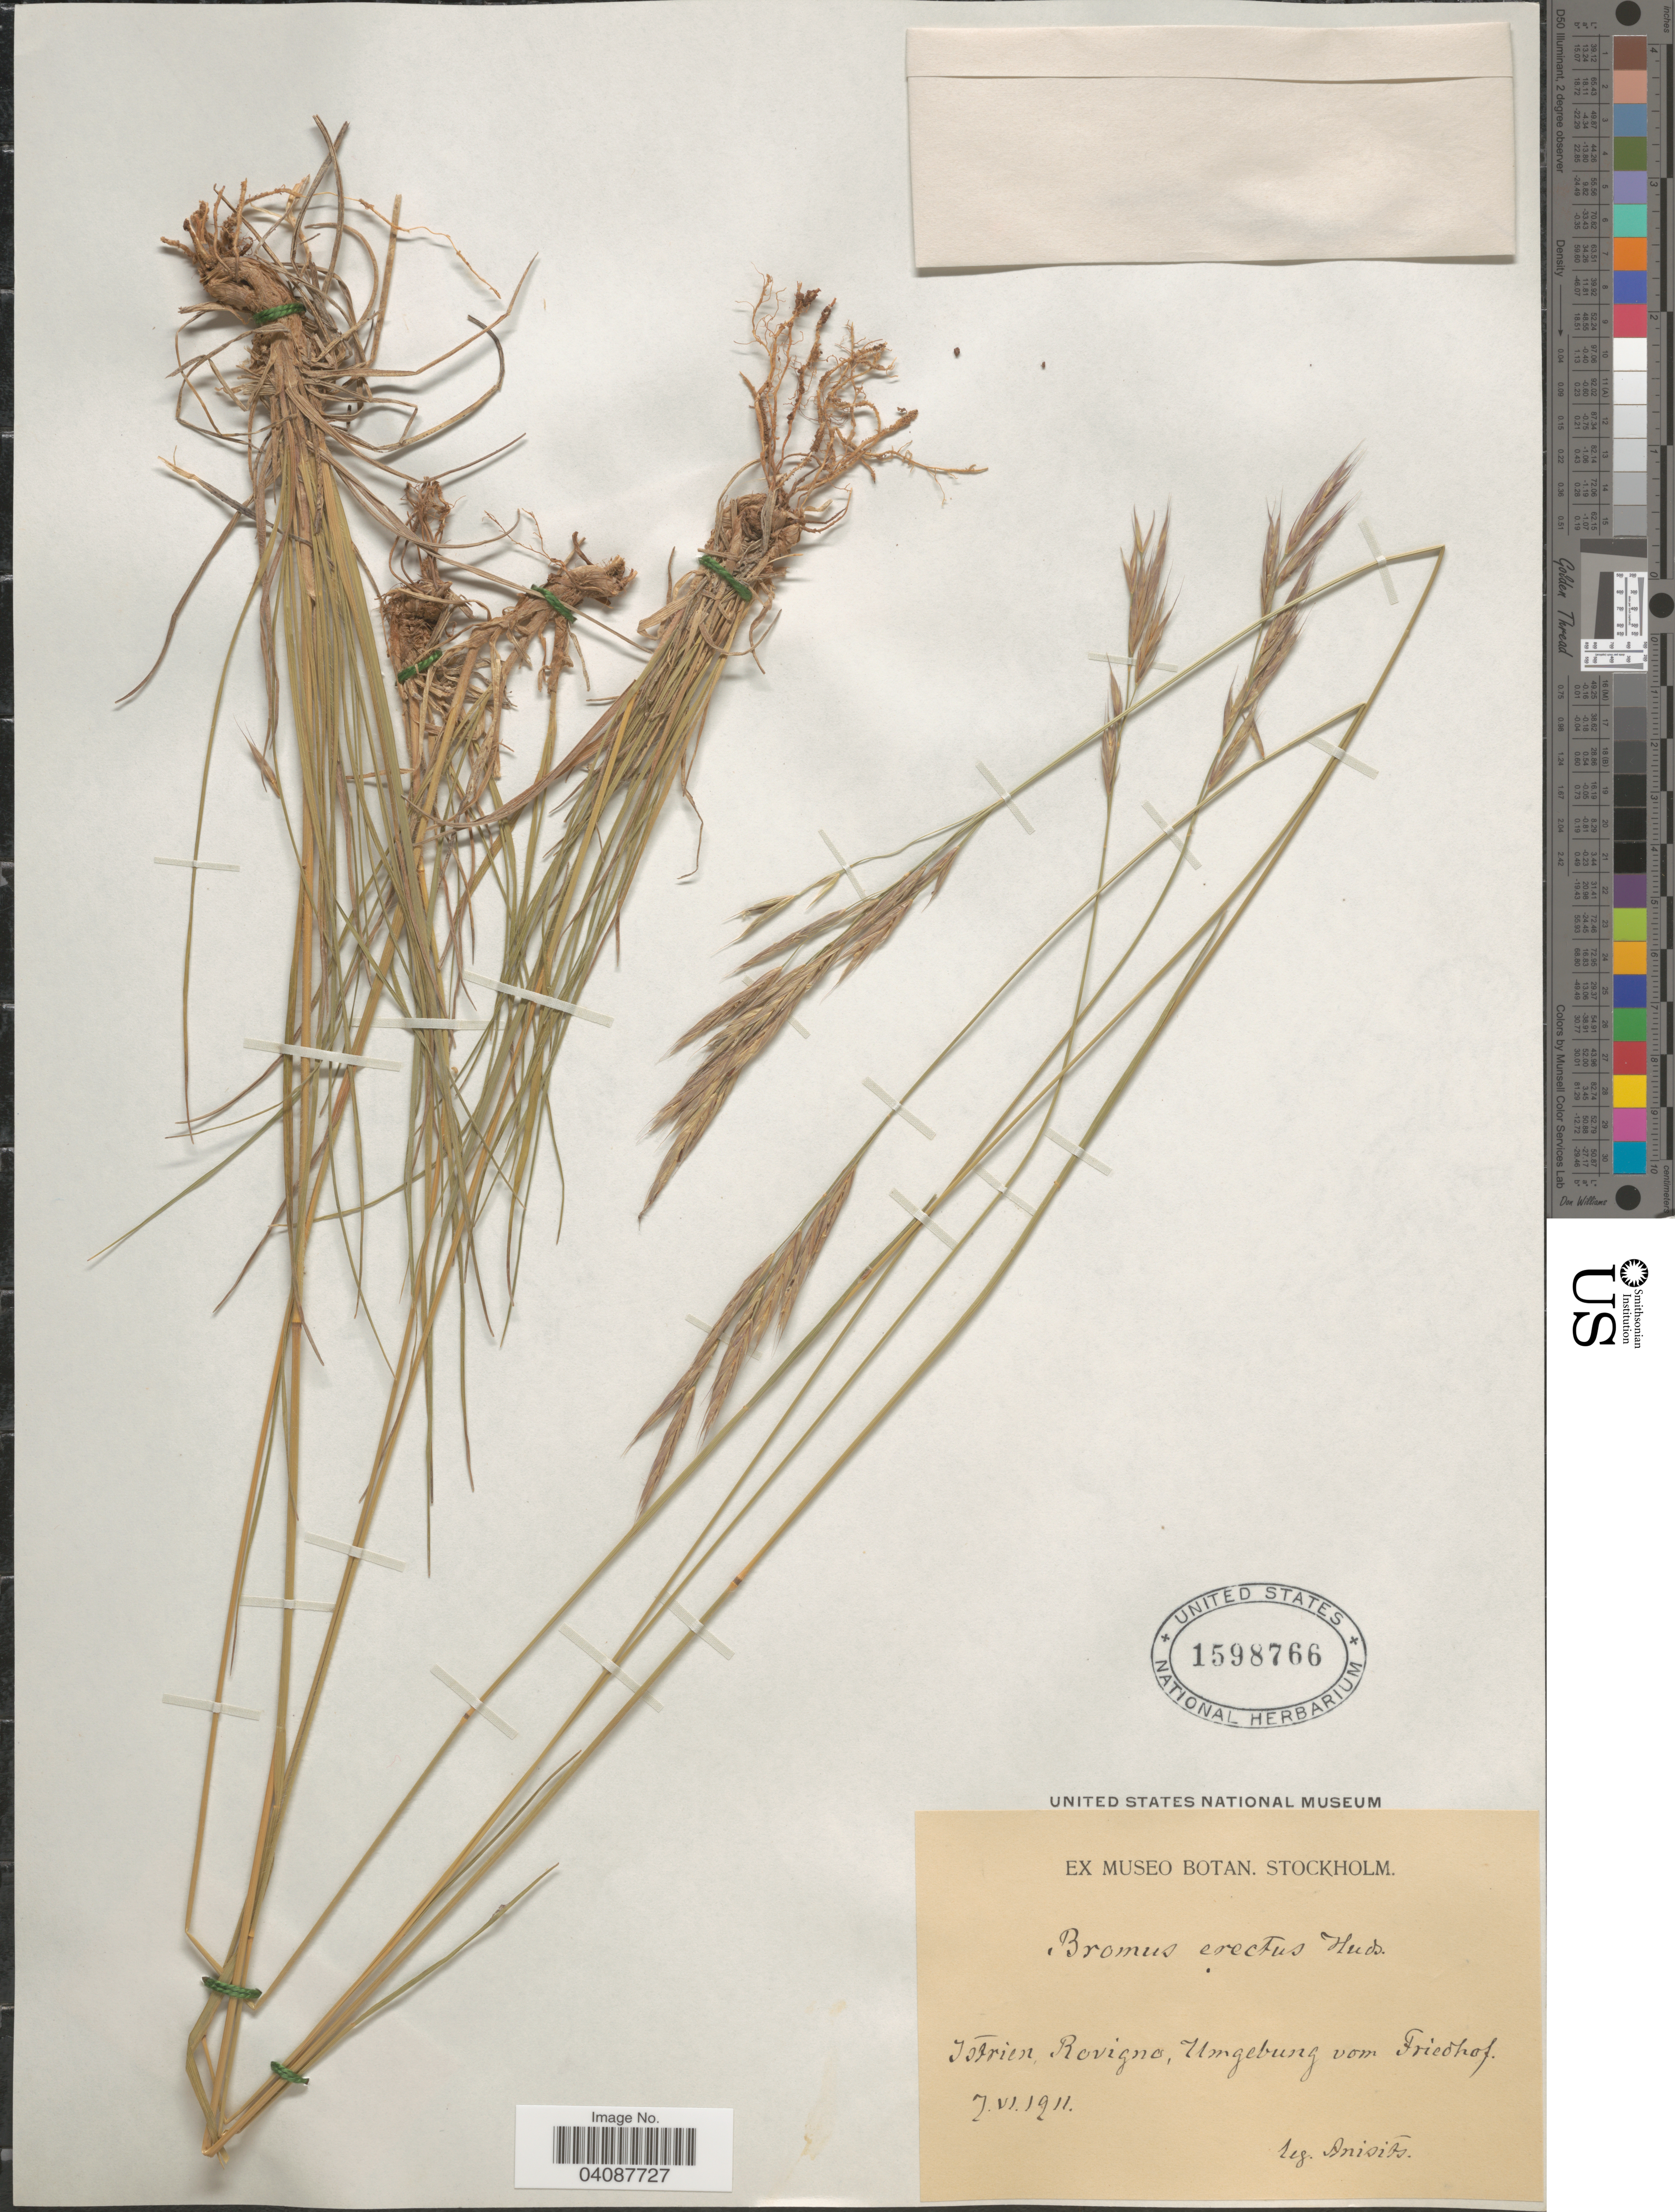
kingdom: Plantae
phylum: Tracheophyta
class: Liliopsida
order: Poales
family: Poaceae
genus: Bromus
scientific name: Bromus erectus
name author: Huds.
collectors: Anisits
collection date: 1911-06-07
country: Croatia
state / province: Istria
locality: Istrien, Rovigno, Umgebung vom Friedhof.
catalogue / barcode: US 1598766